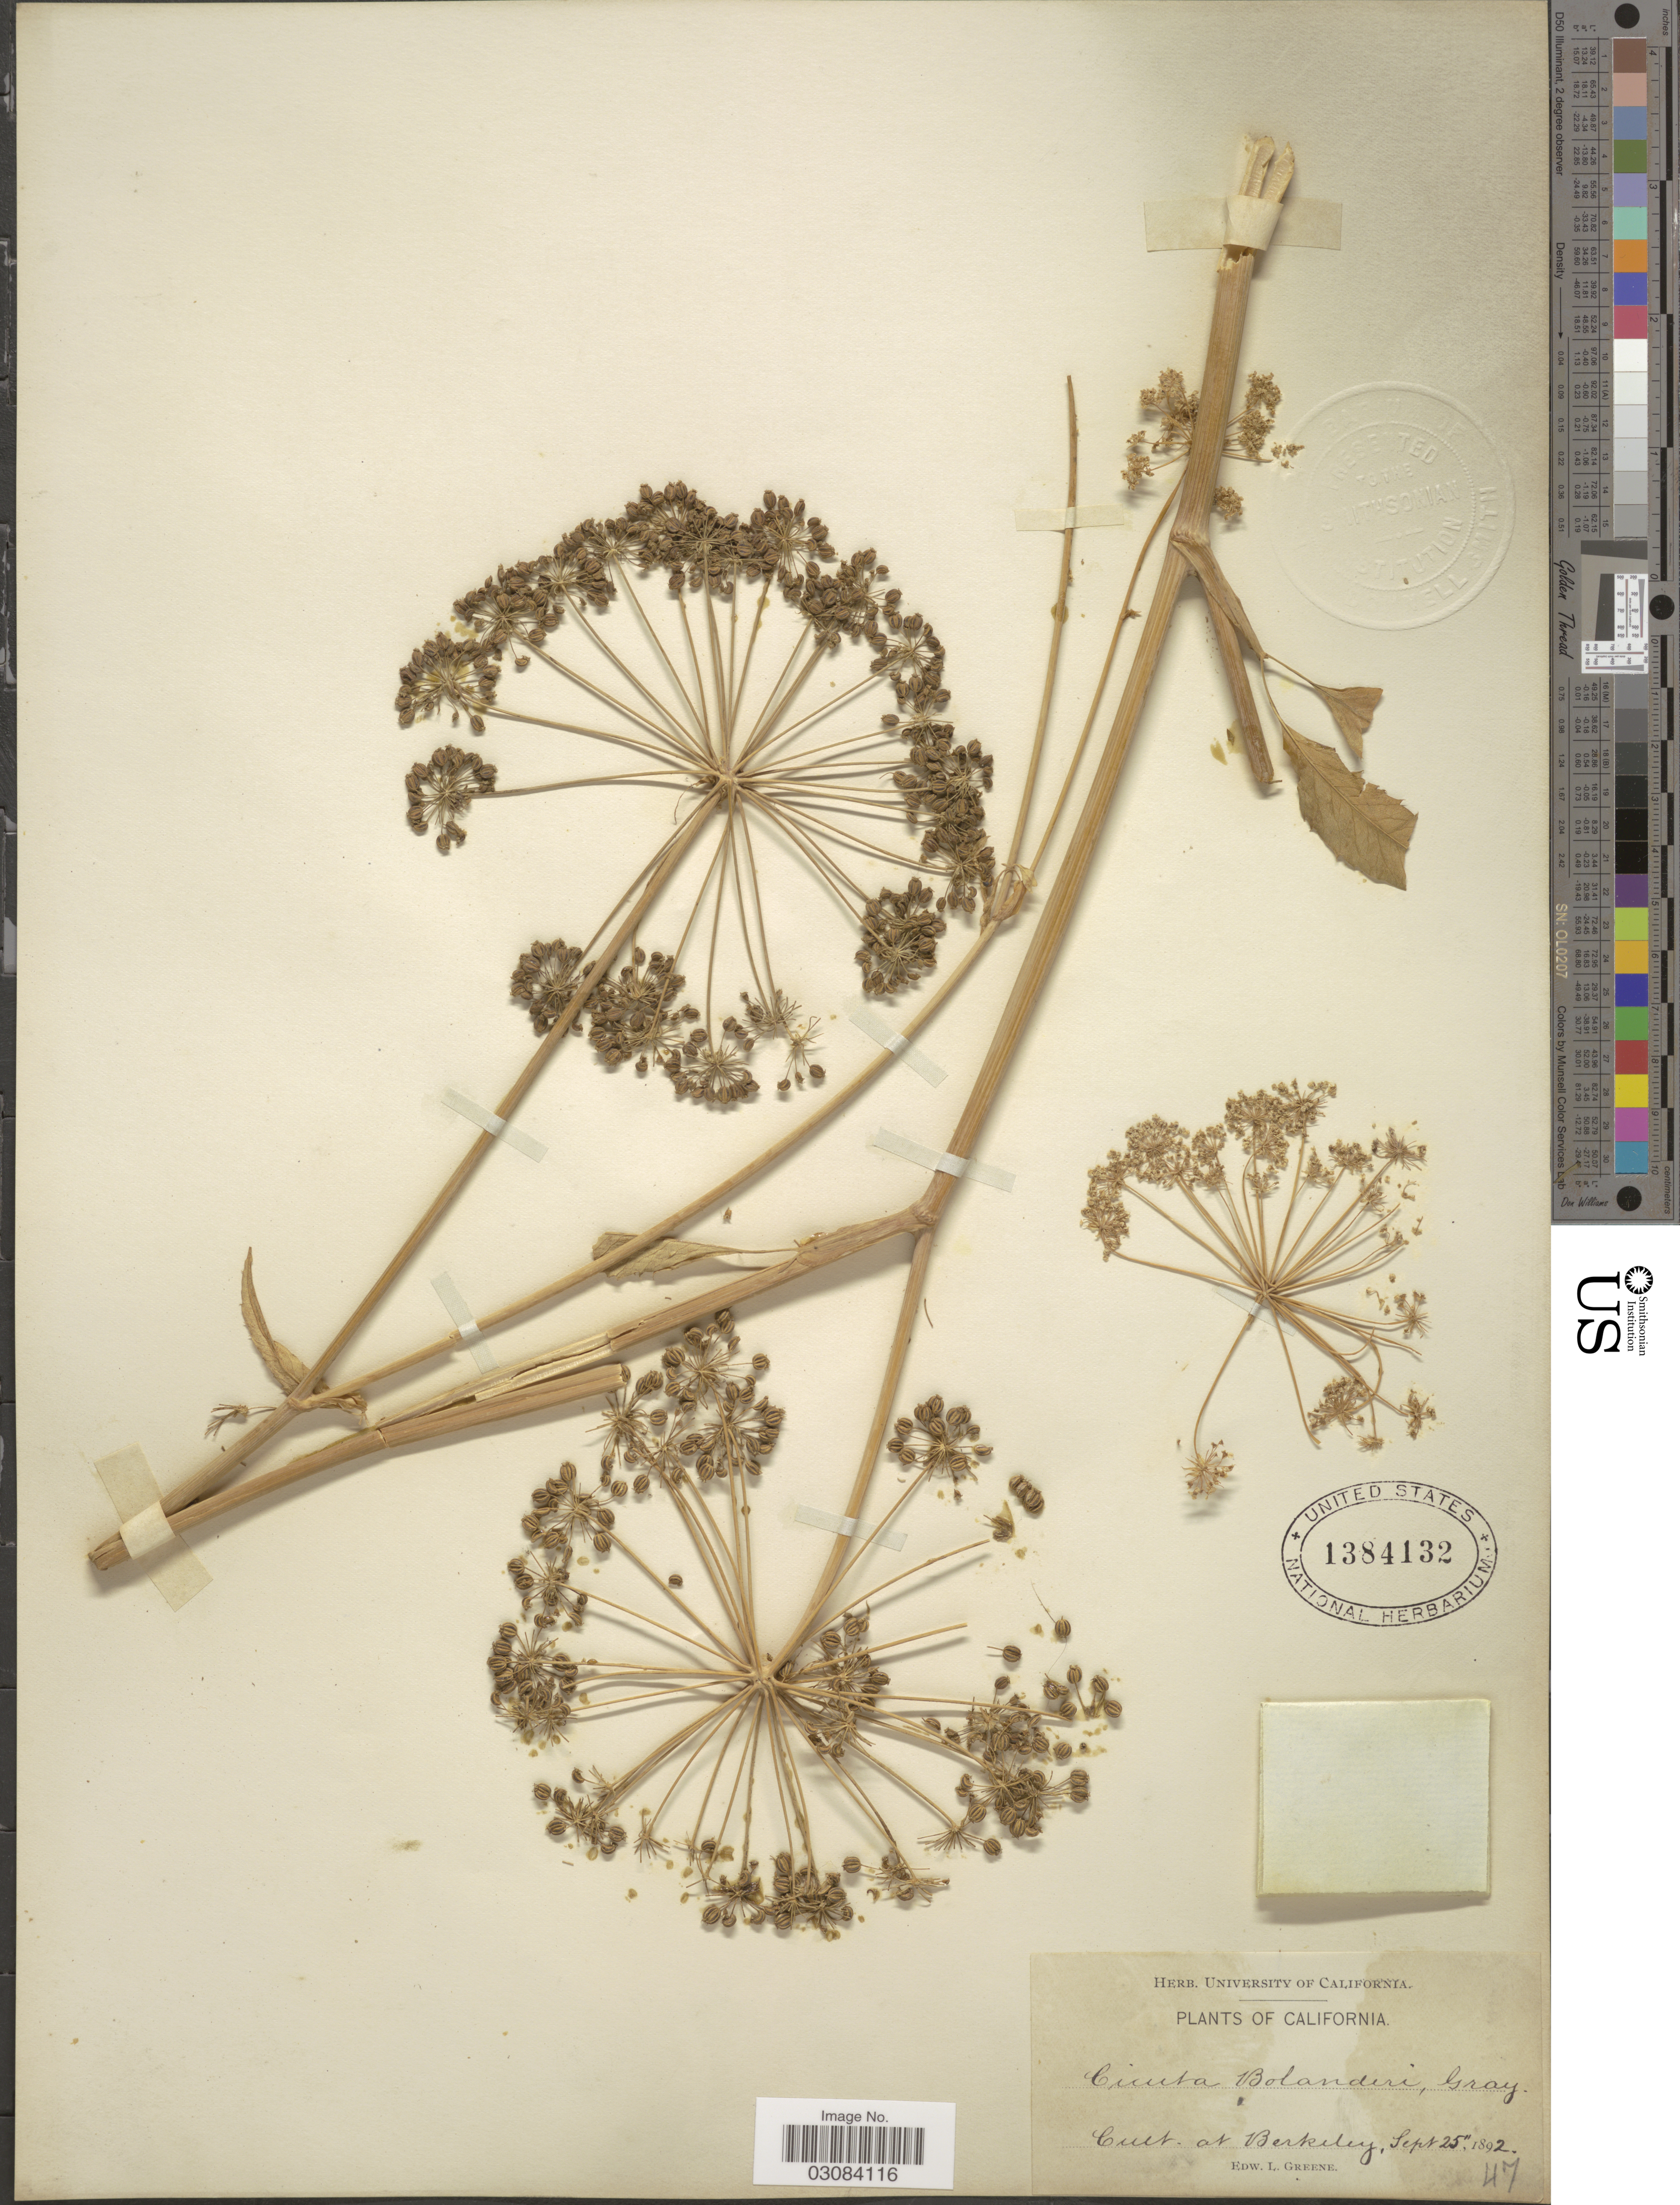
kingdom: Plantae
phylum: Tracheophyta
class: Magnoliopsida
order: Apiales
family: Apiaceae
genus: Cicuta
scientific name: Cicuta bolanderi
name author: A. Gray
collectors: E. L. Greene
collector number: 47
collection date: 1892-09-25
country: United States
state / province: California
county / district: Alameda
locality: Cult. at Berkeley.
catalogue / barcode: US 1384132